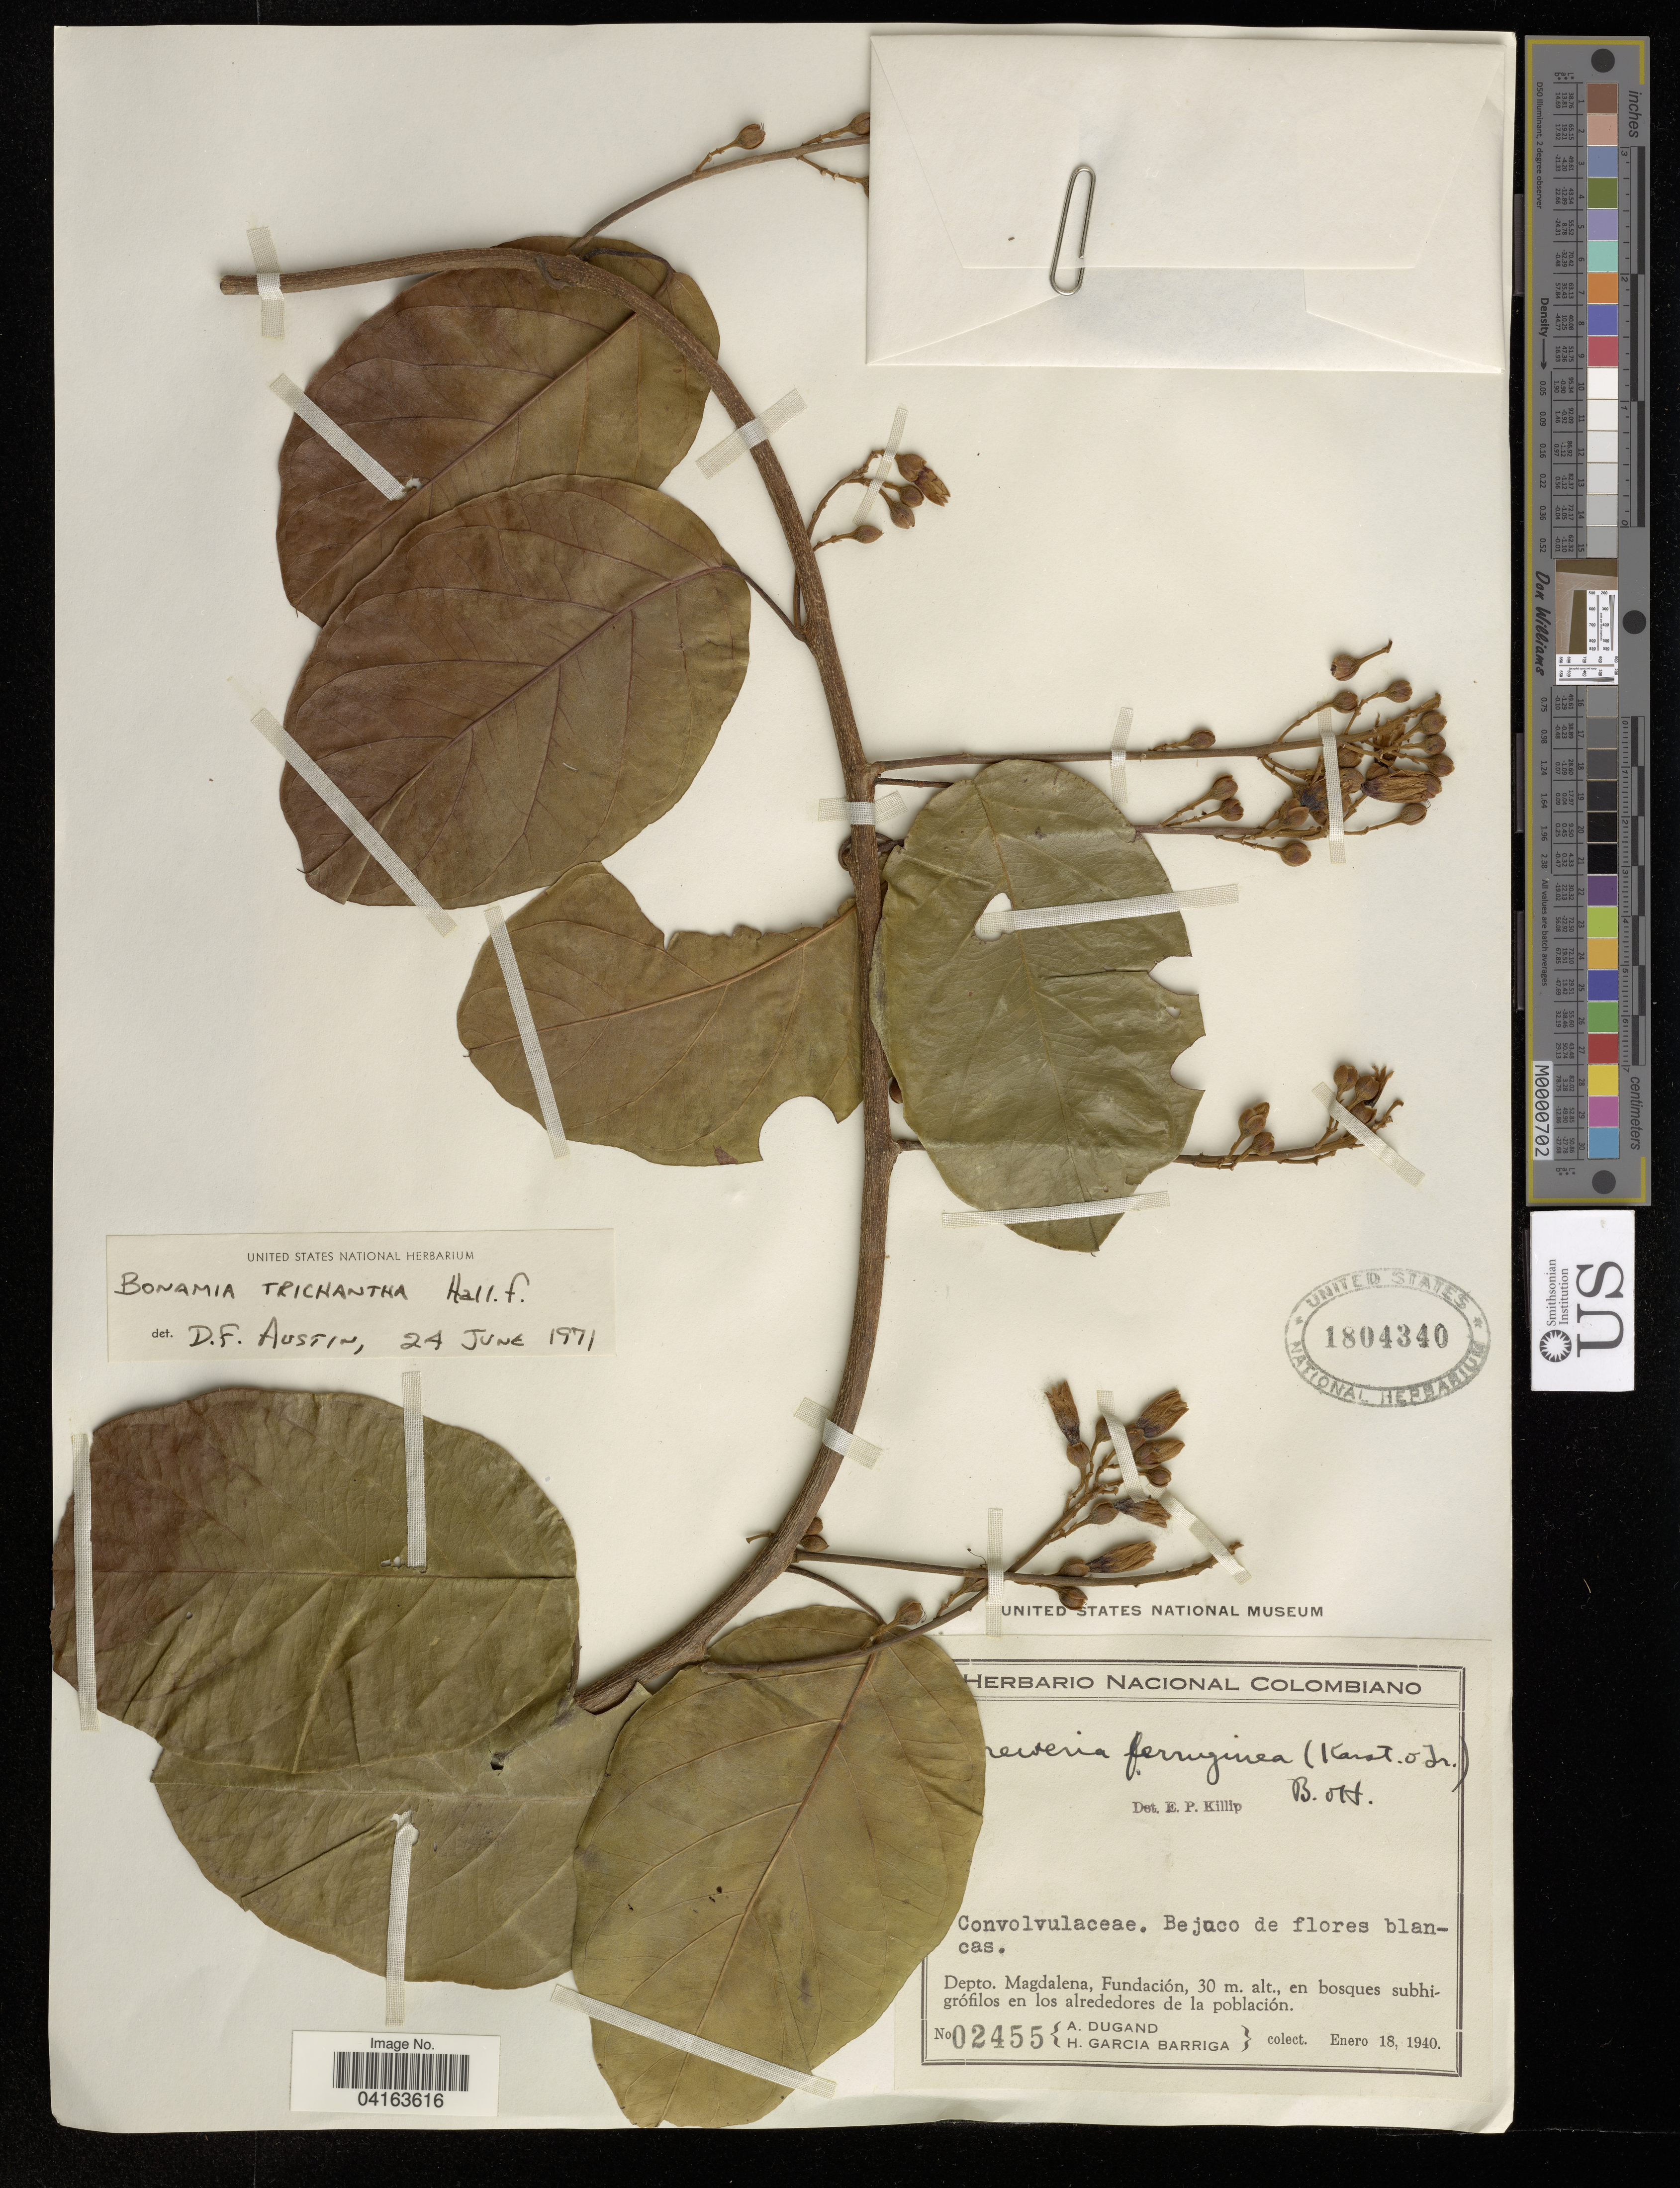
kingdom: Plantae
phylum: Tracheophyta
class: Magnoliopsida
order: Solanales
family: Convolvulaceae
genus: Bonamia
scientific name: Bonamia trichantha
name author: Hallier f.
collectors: A. Dugand & H. Garcia-Barriga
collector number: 02455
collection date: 1940-01-18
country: Colombia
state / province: Magdalena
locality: Depto. Magdalena, Fundación, en bosques subhigrófilos en los alrededores de la población.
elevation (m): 30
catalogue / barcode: US 1804340